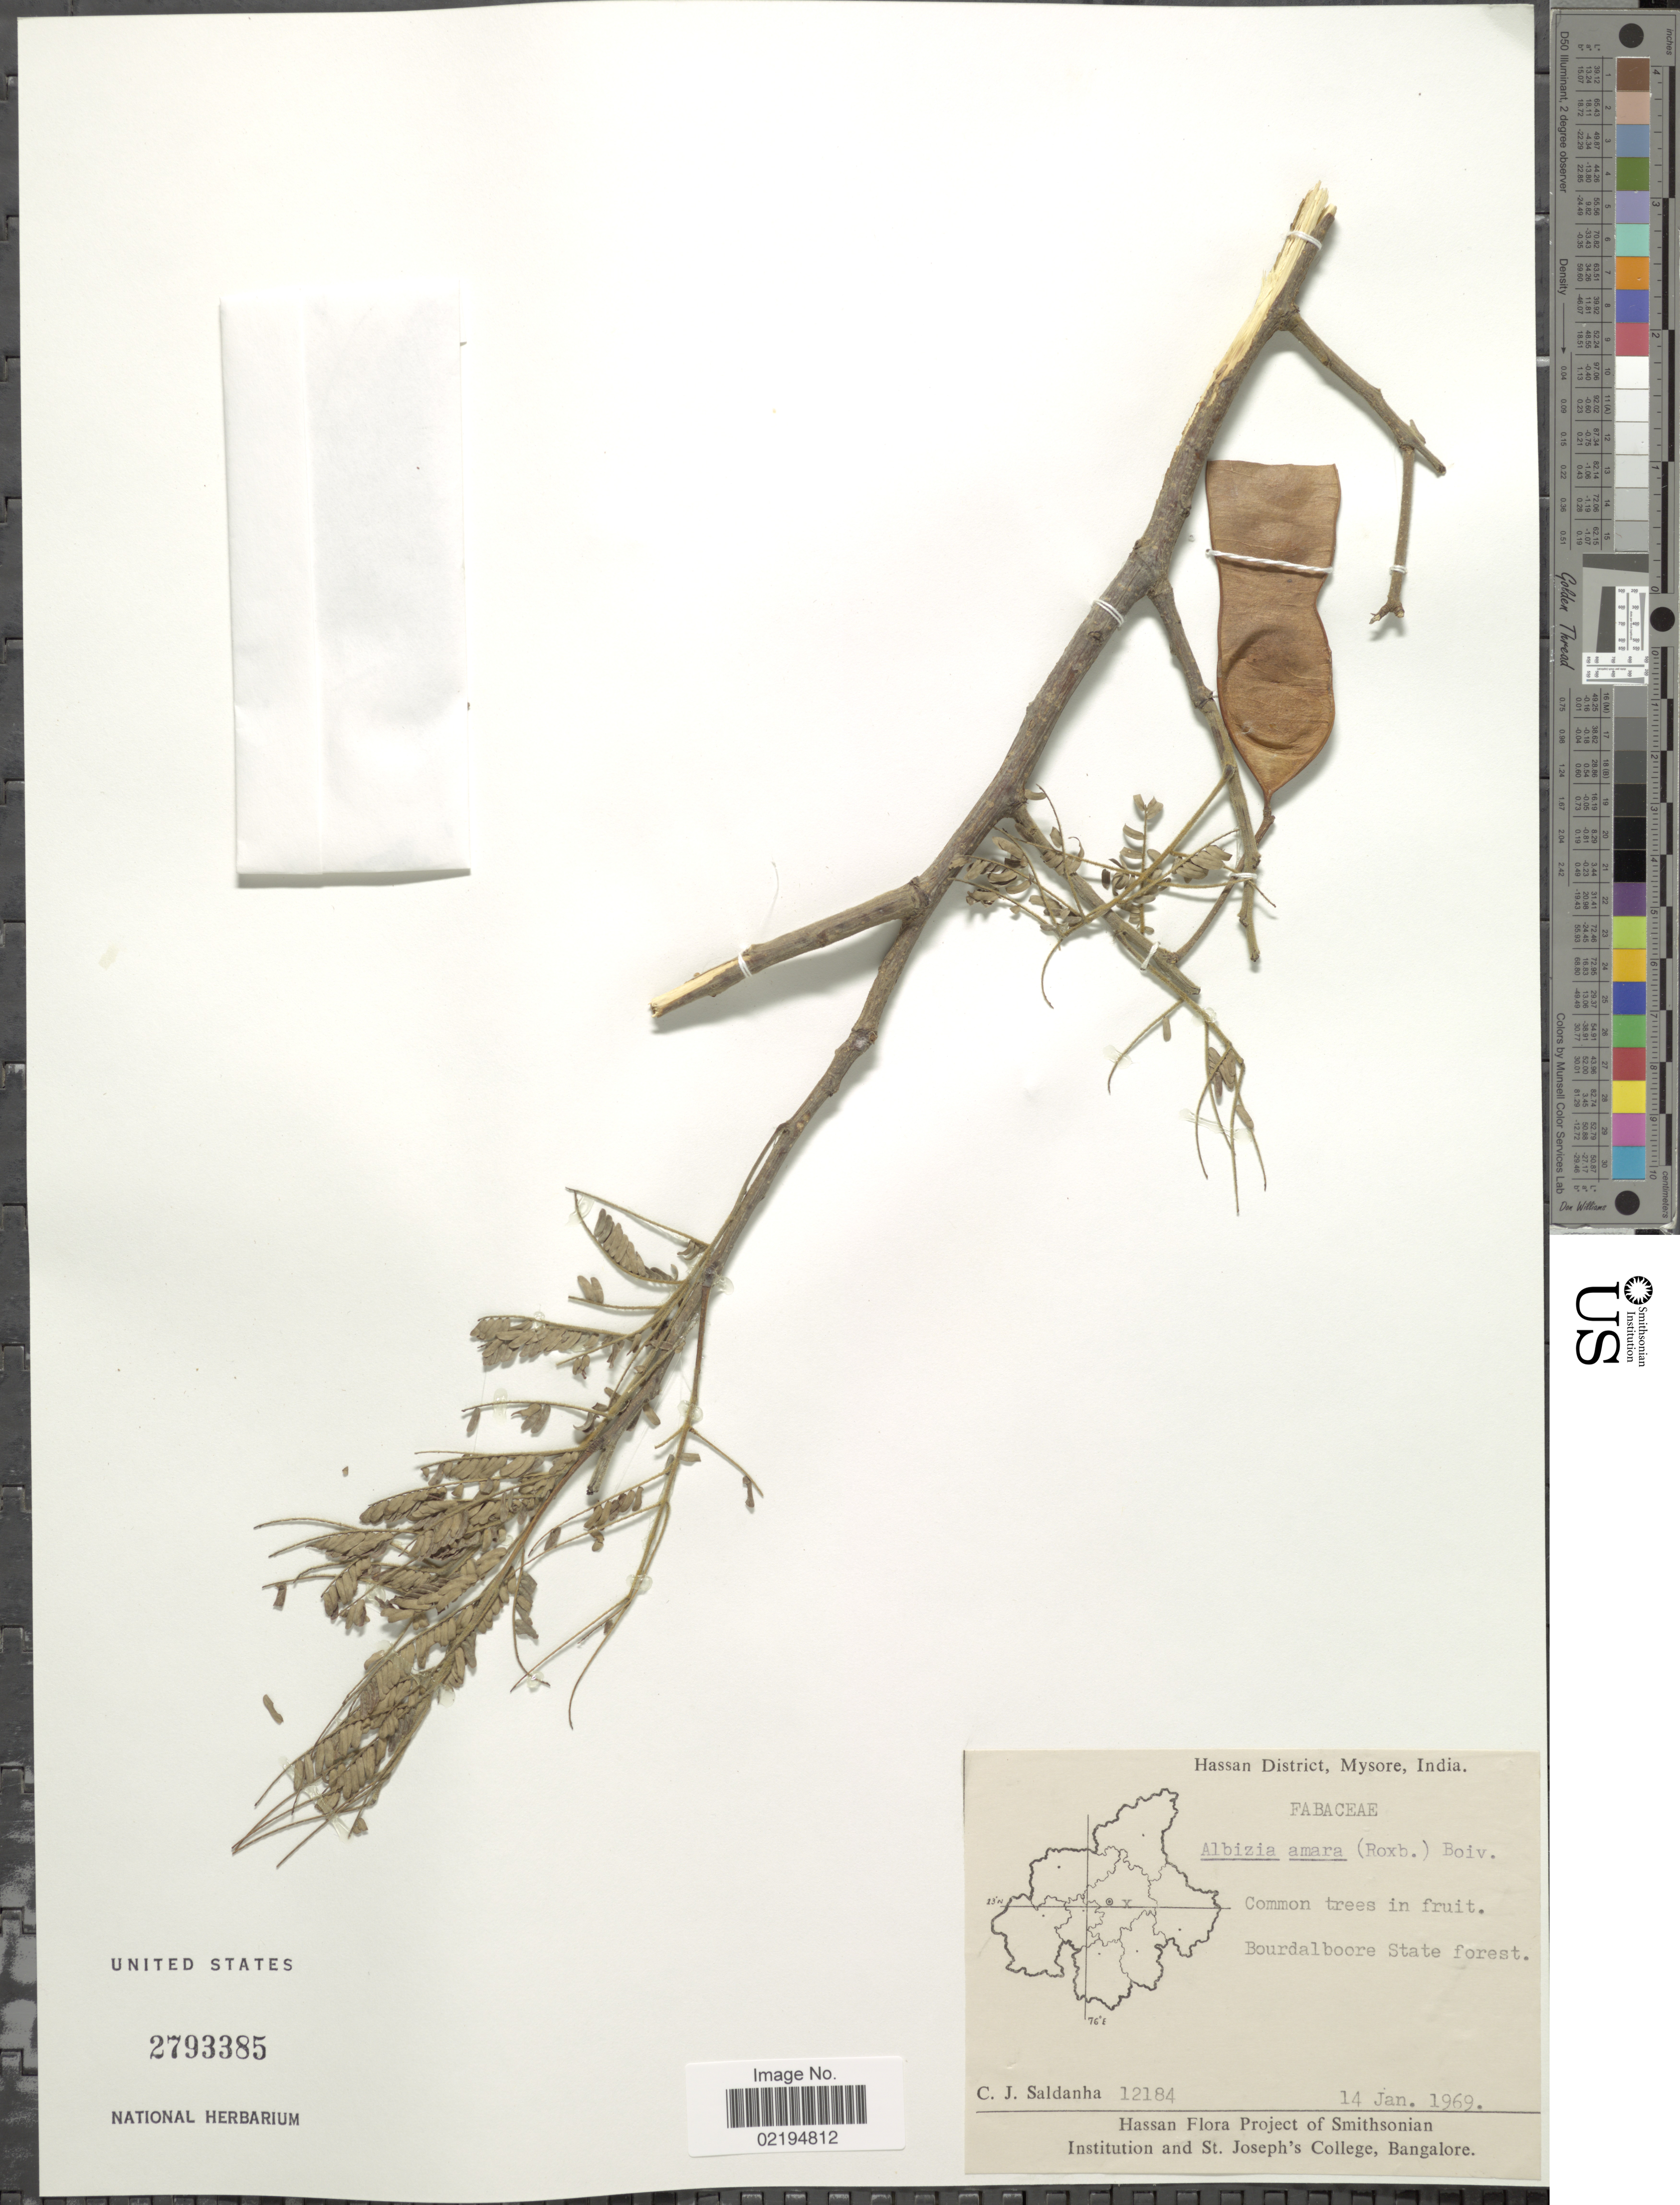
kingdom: Plantae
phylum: Tracheophyta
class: Magnoliopsida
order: Fabales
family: Fabaceae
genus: Albizia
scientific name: Albizia amara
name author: (Roxb.) Boivin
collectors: C. J. Saldanha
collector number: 12184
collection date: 1969-01-14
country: India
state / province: Karnataka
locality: Hassan District, Mysore, Bourdalboore State forest.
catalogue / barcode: US 2793385